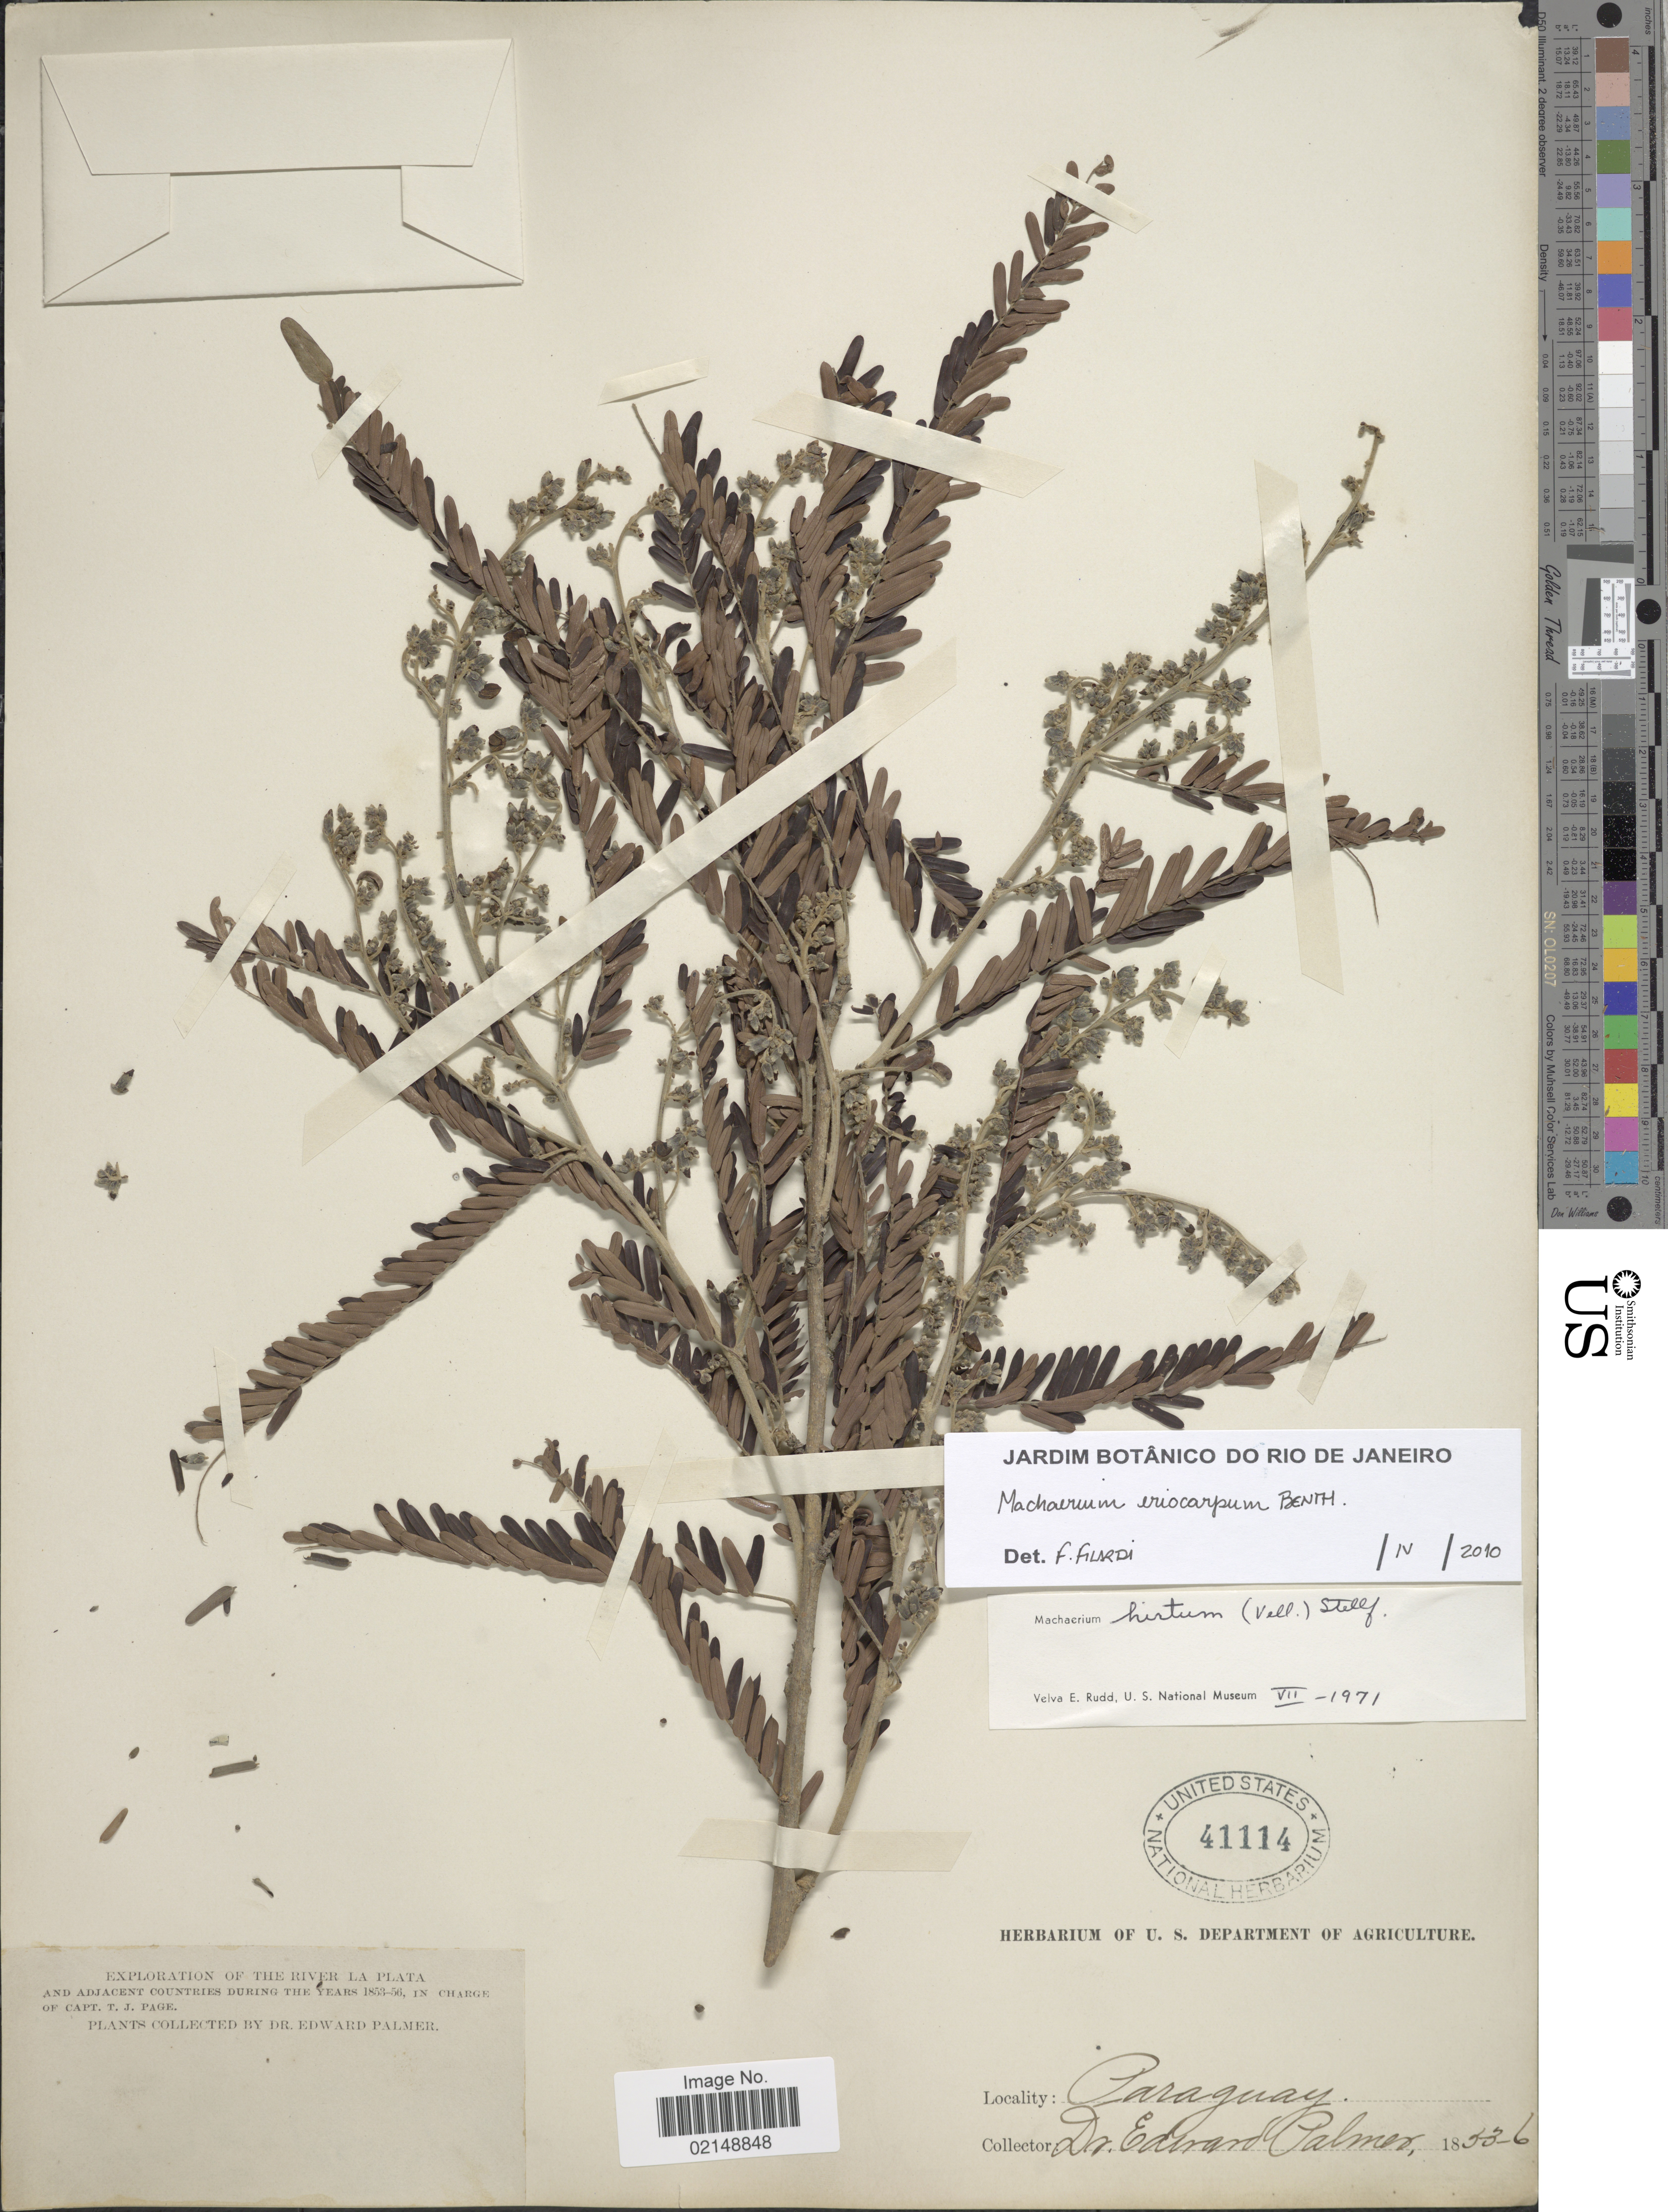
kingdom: Plantae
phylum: Tracheophyta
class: Magnoliopsida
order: Fabales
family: Fabaceae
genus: Machaerium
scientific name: Machaerium eriocarpum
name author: Benth.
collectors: E. Palmer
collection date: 1853/1856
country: Paraguay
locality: The River La Plata.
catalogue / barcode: US 41114